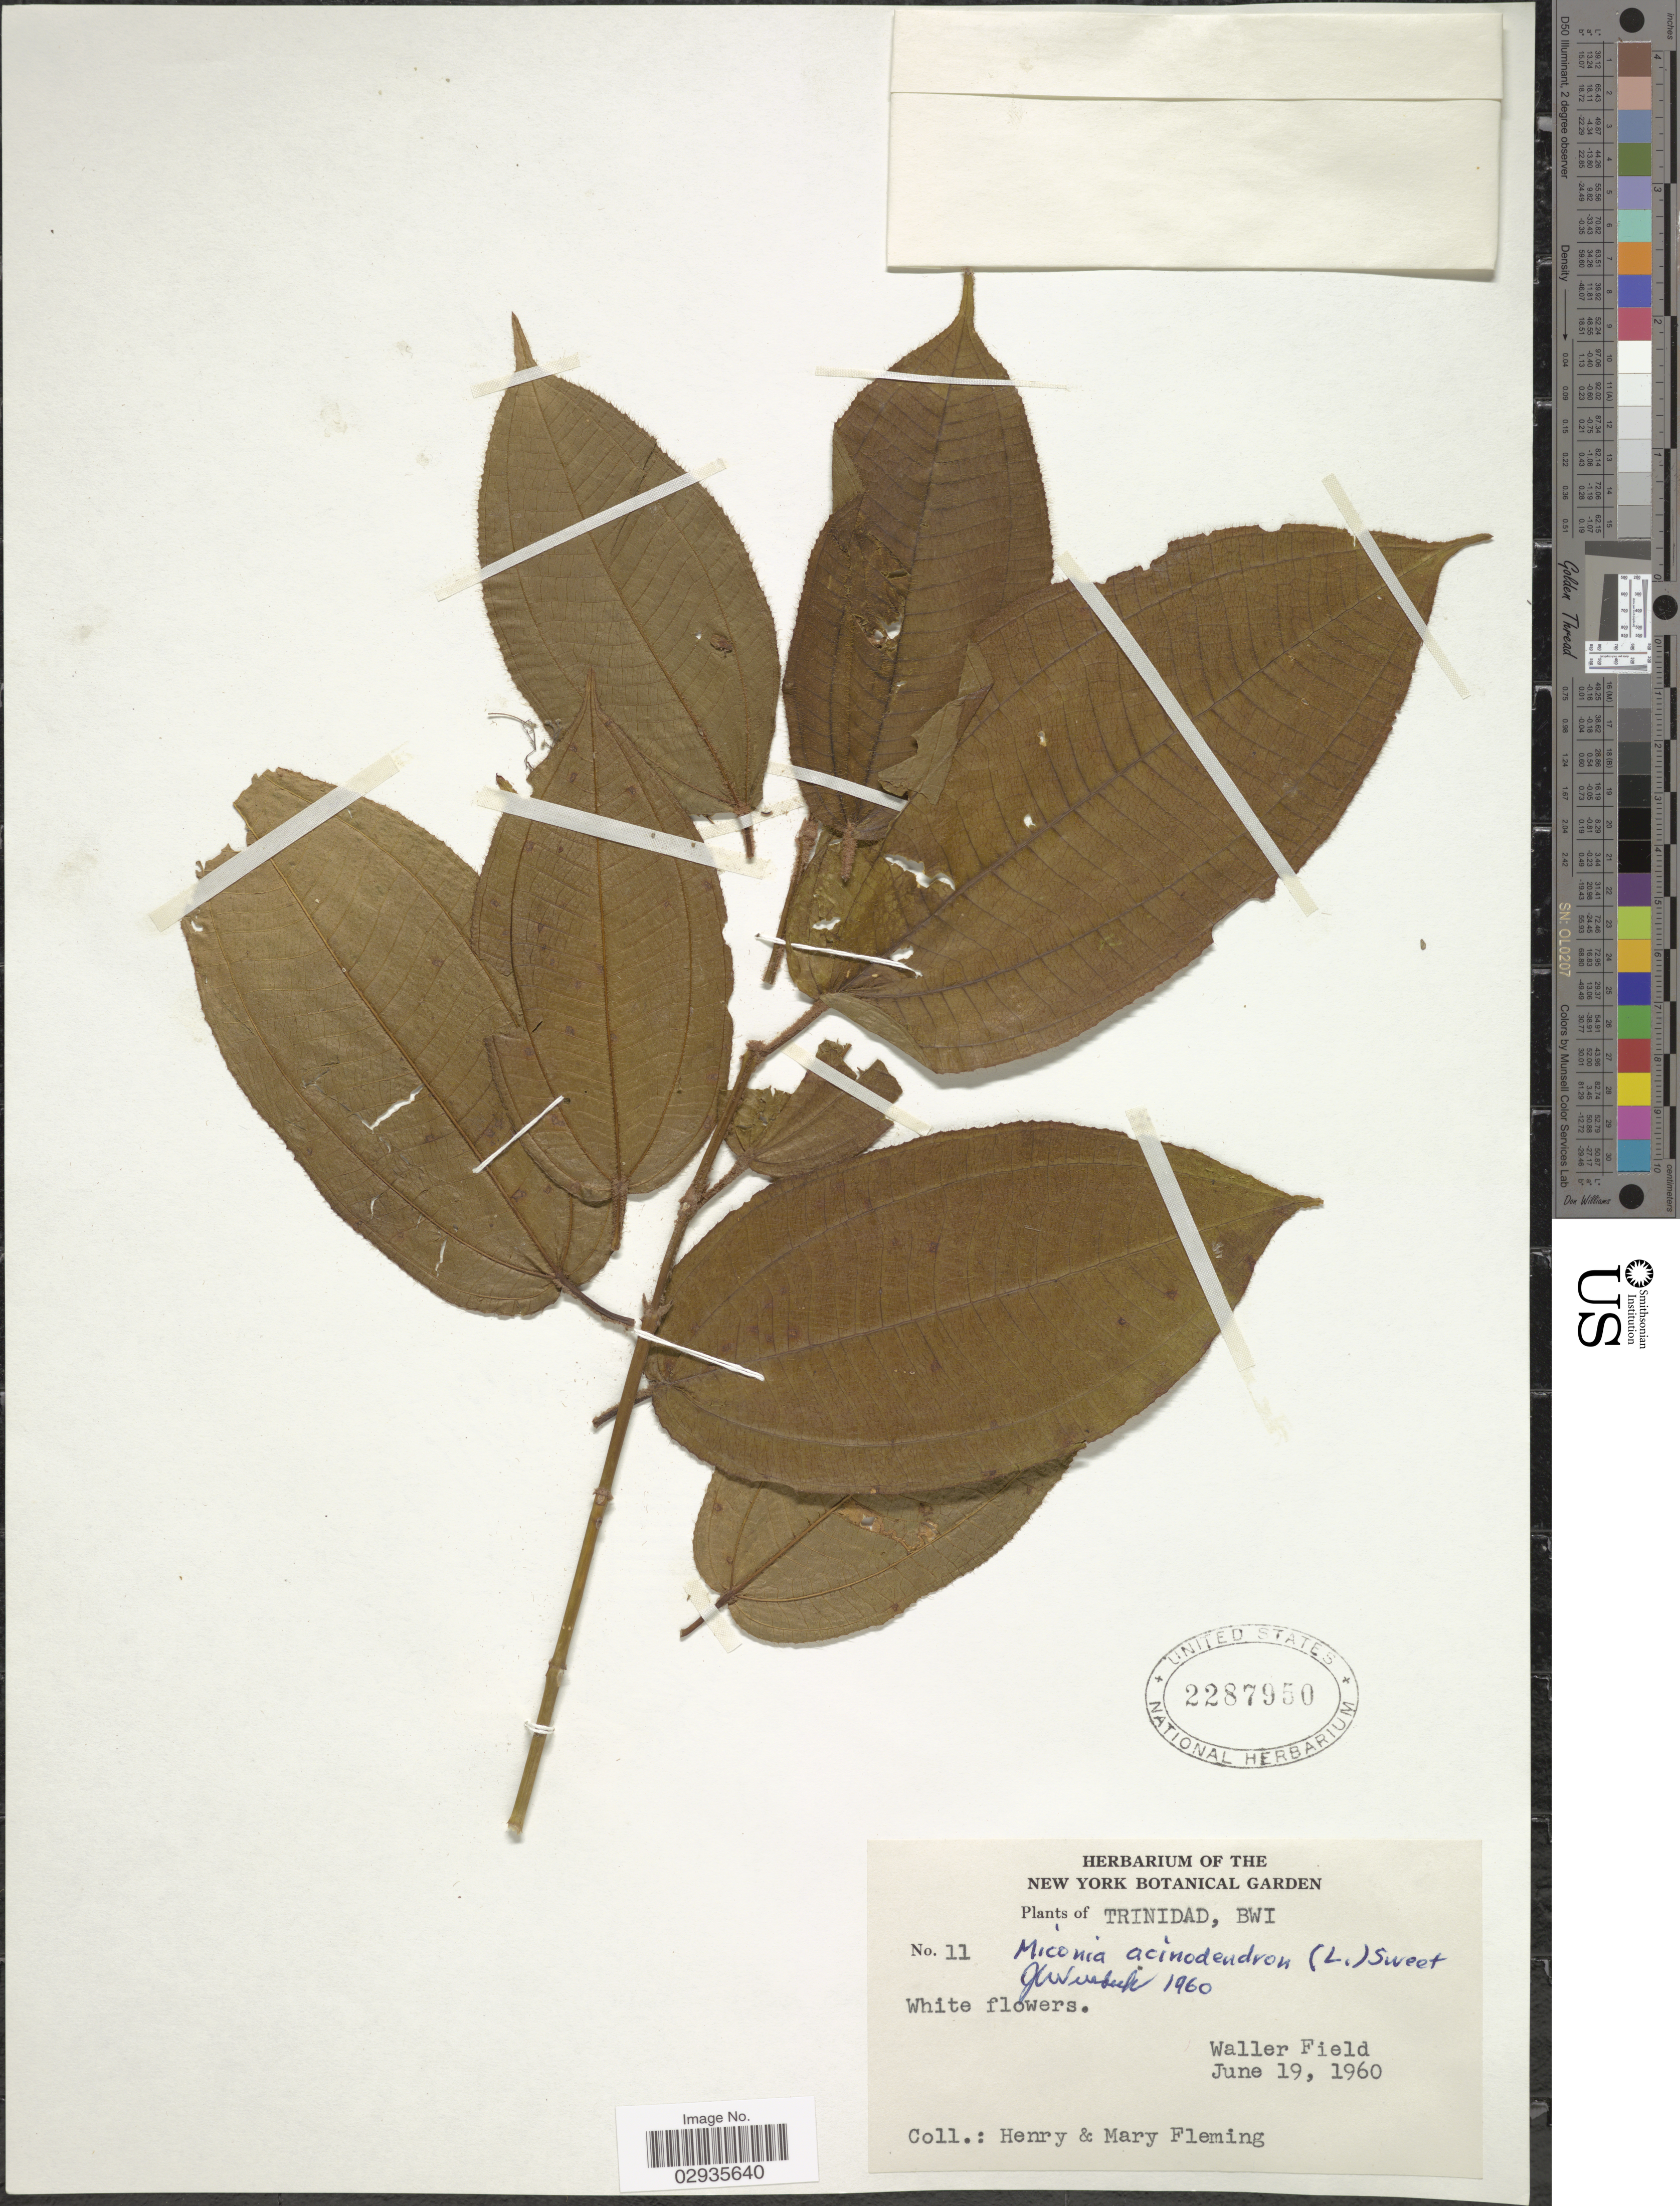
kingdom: Plantae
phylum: Tracheophyta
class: Magnoliopsida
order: Myrtales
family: Melastomataceae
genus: Miconia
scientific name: Miconia acinodendron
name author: (L.) Sweet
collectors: H. Fleming & M. Fleming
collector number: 11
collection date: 1960-06-19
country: Trinidad and Tobago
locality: Trinidad, BWI. Waller Field.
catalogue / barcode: US 2287950